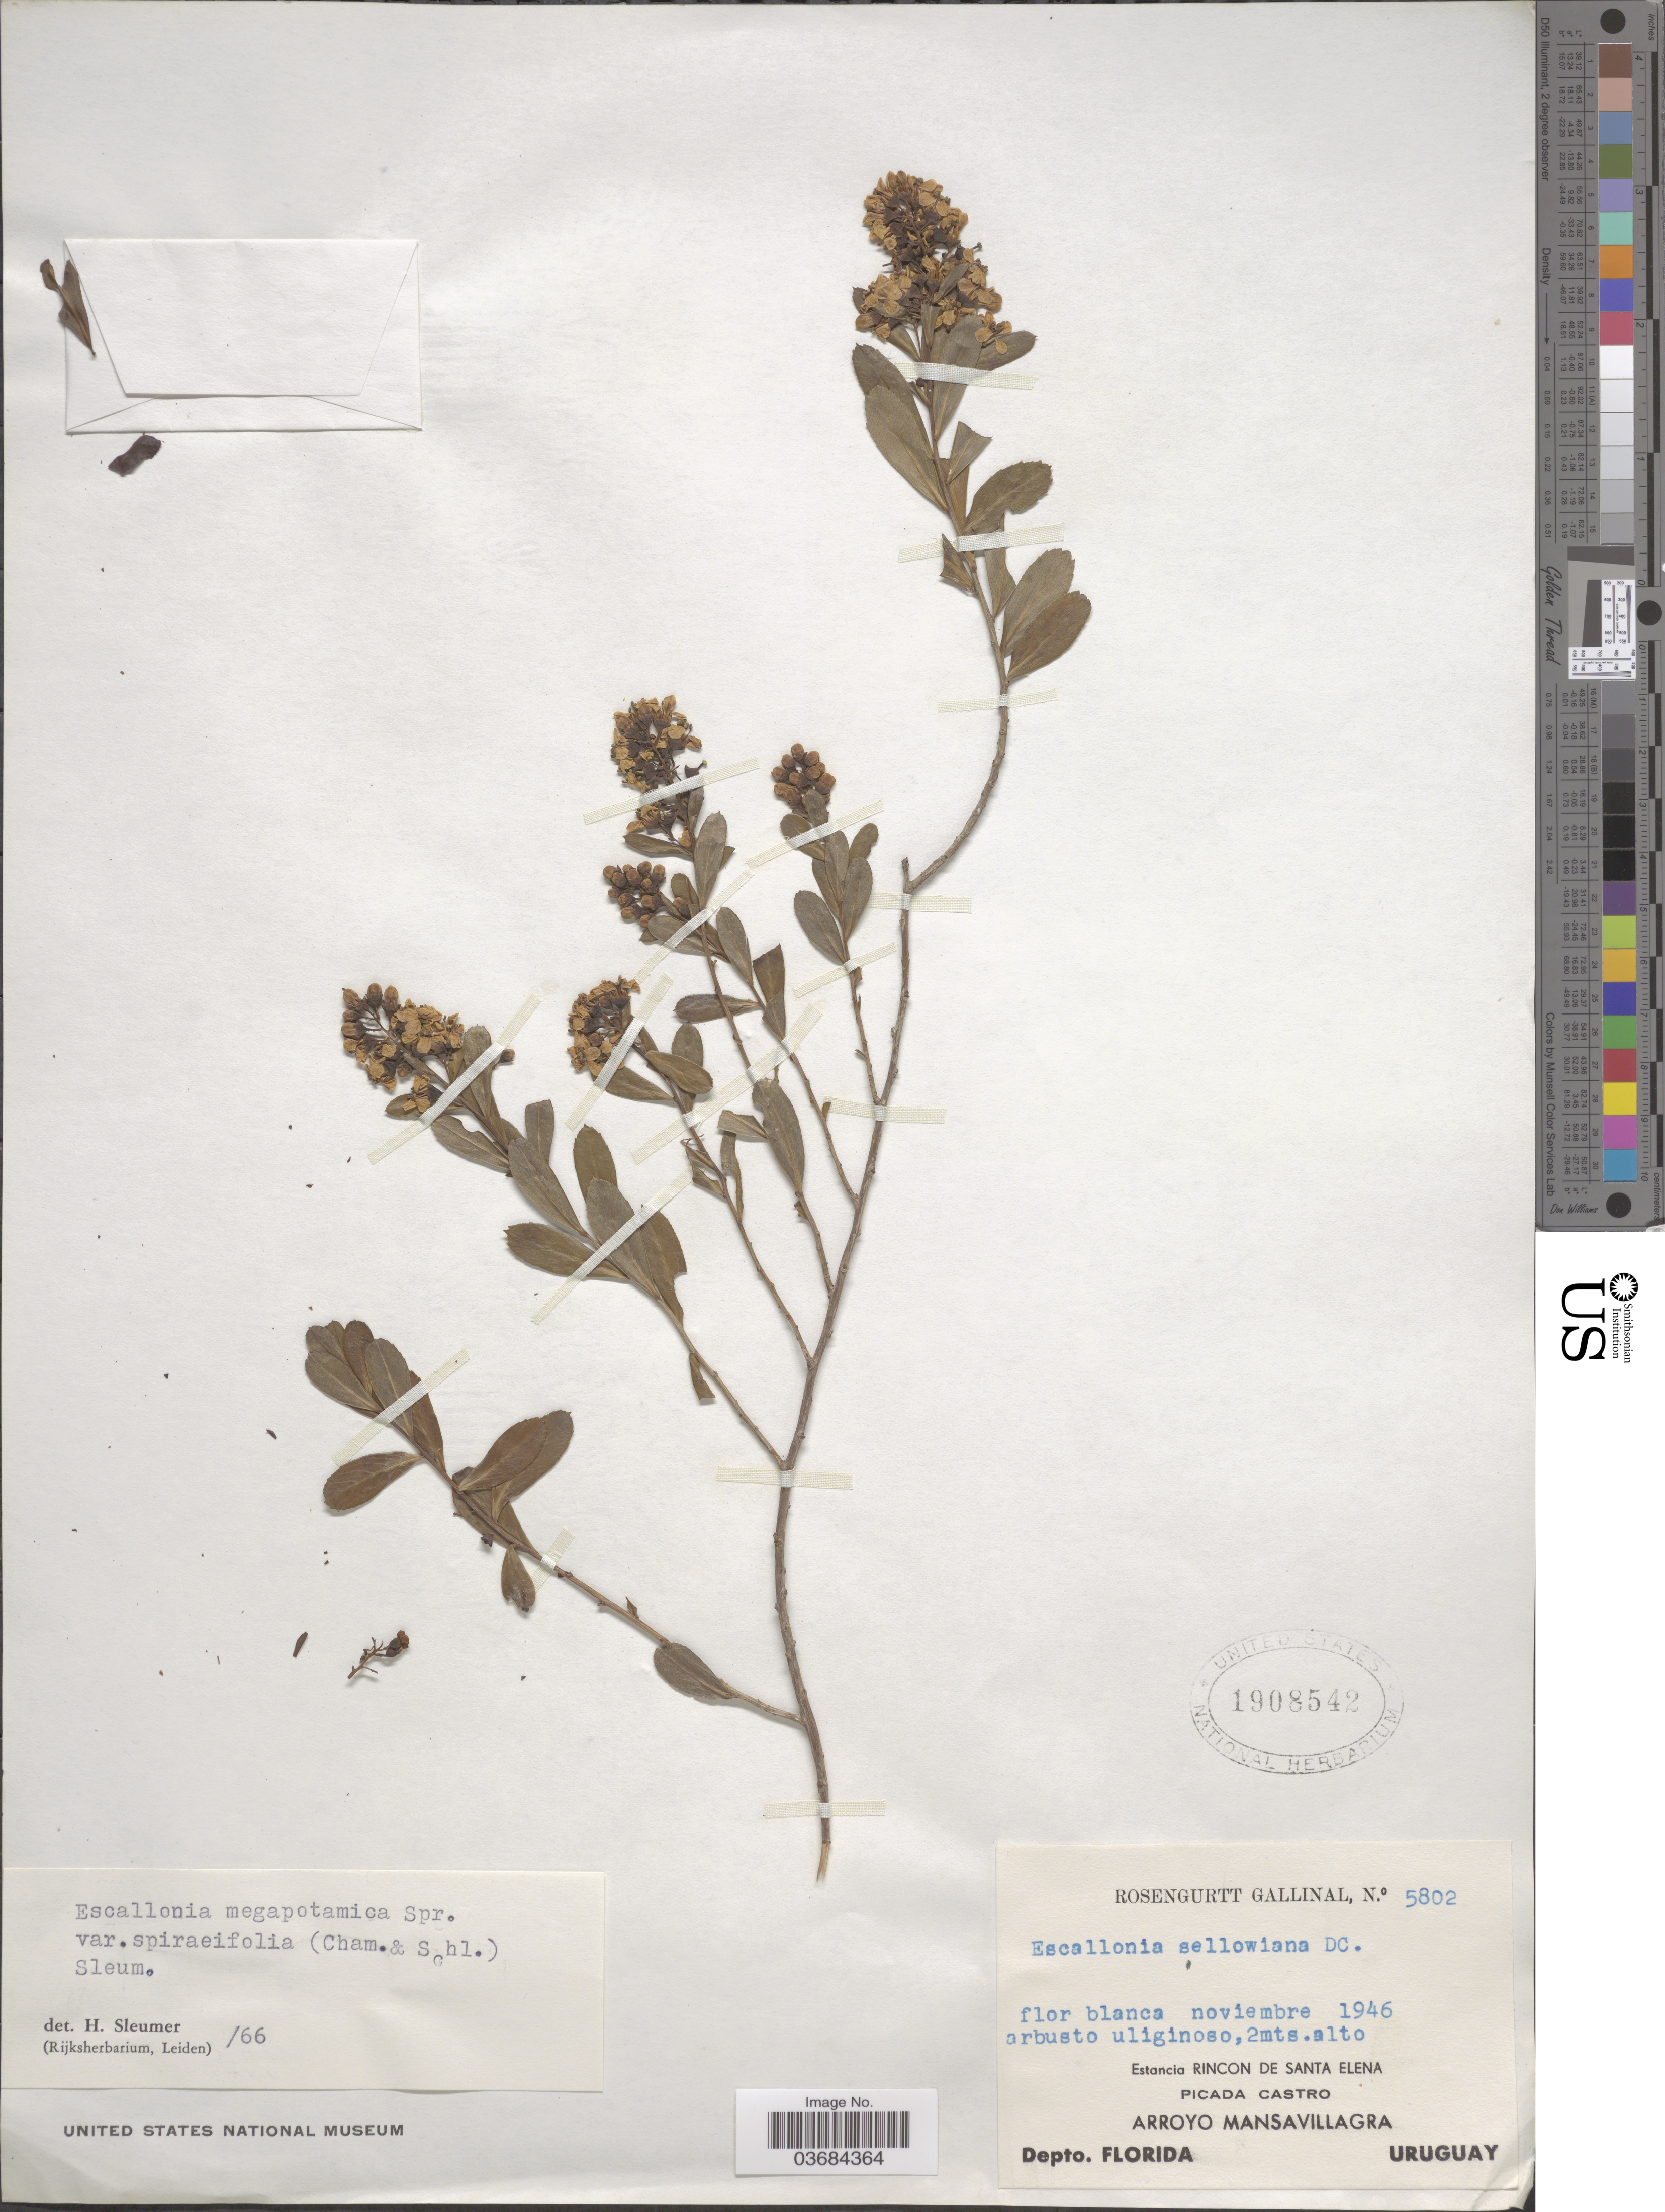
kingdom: Plantae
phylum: Tracheophyta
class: Magnoliopsida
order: Escalloniales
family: Escalloniaceae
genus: Escallonia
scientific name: Escallonia megapotamica var. spiraeifolia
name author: (Cham. & Schltdl.) Sleumer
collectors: Rosengurtt & -. Gallinal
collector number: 5802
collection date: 1946-11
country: Uruguay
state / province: Florida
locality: Estancia Rincon de Santa Elena picada castro Arroyo Mansavillagra. Depto. Florida.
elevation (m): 2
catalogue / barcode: US 1908542